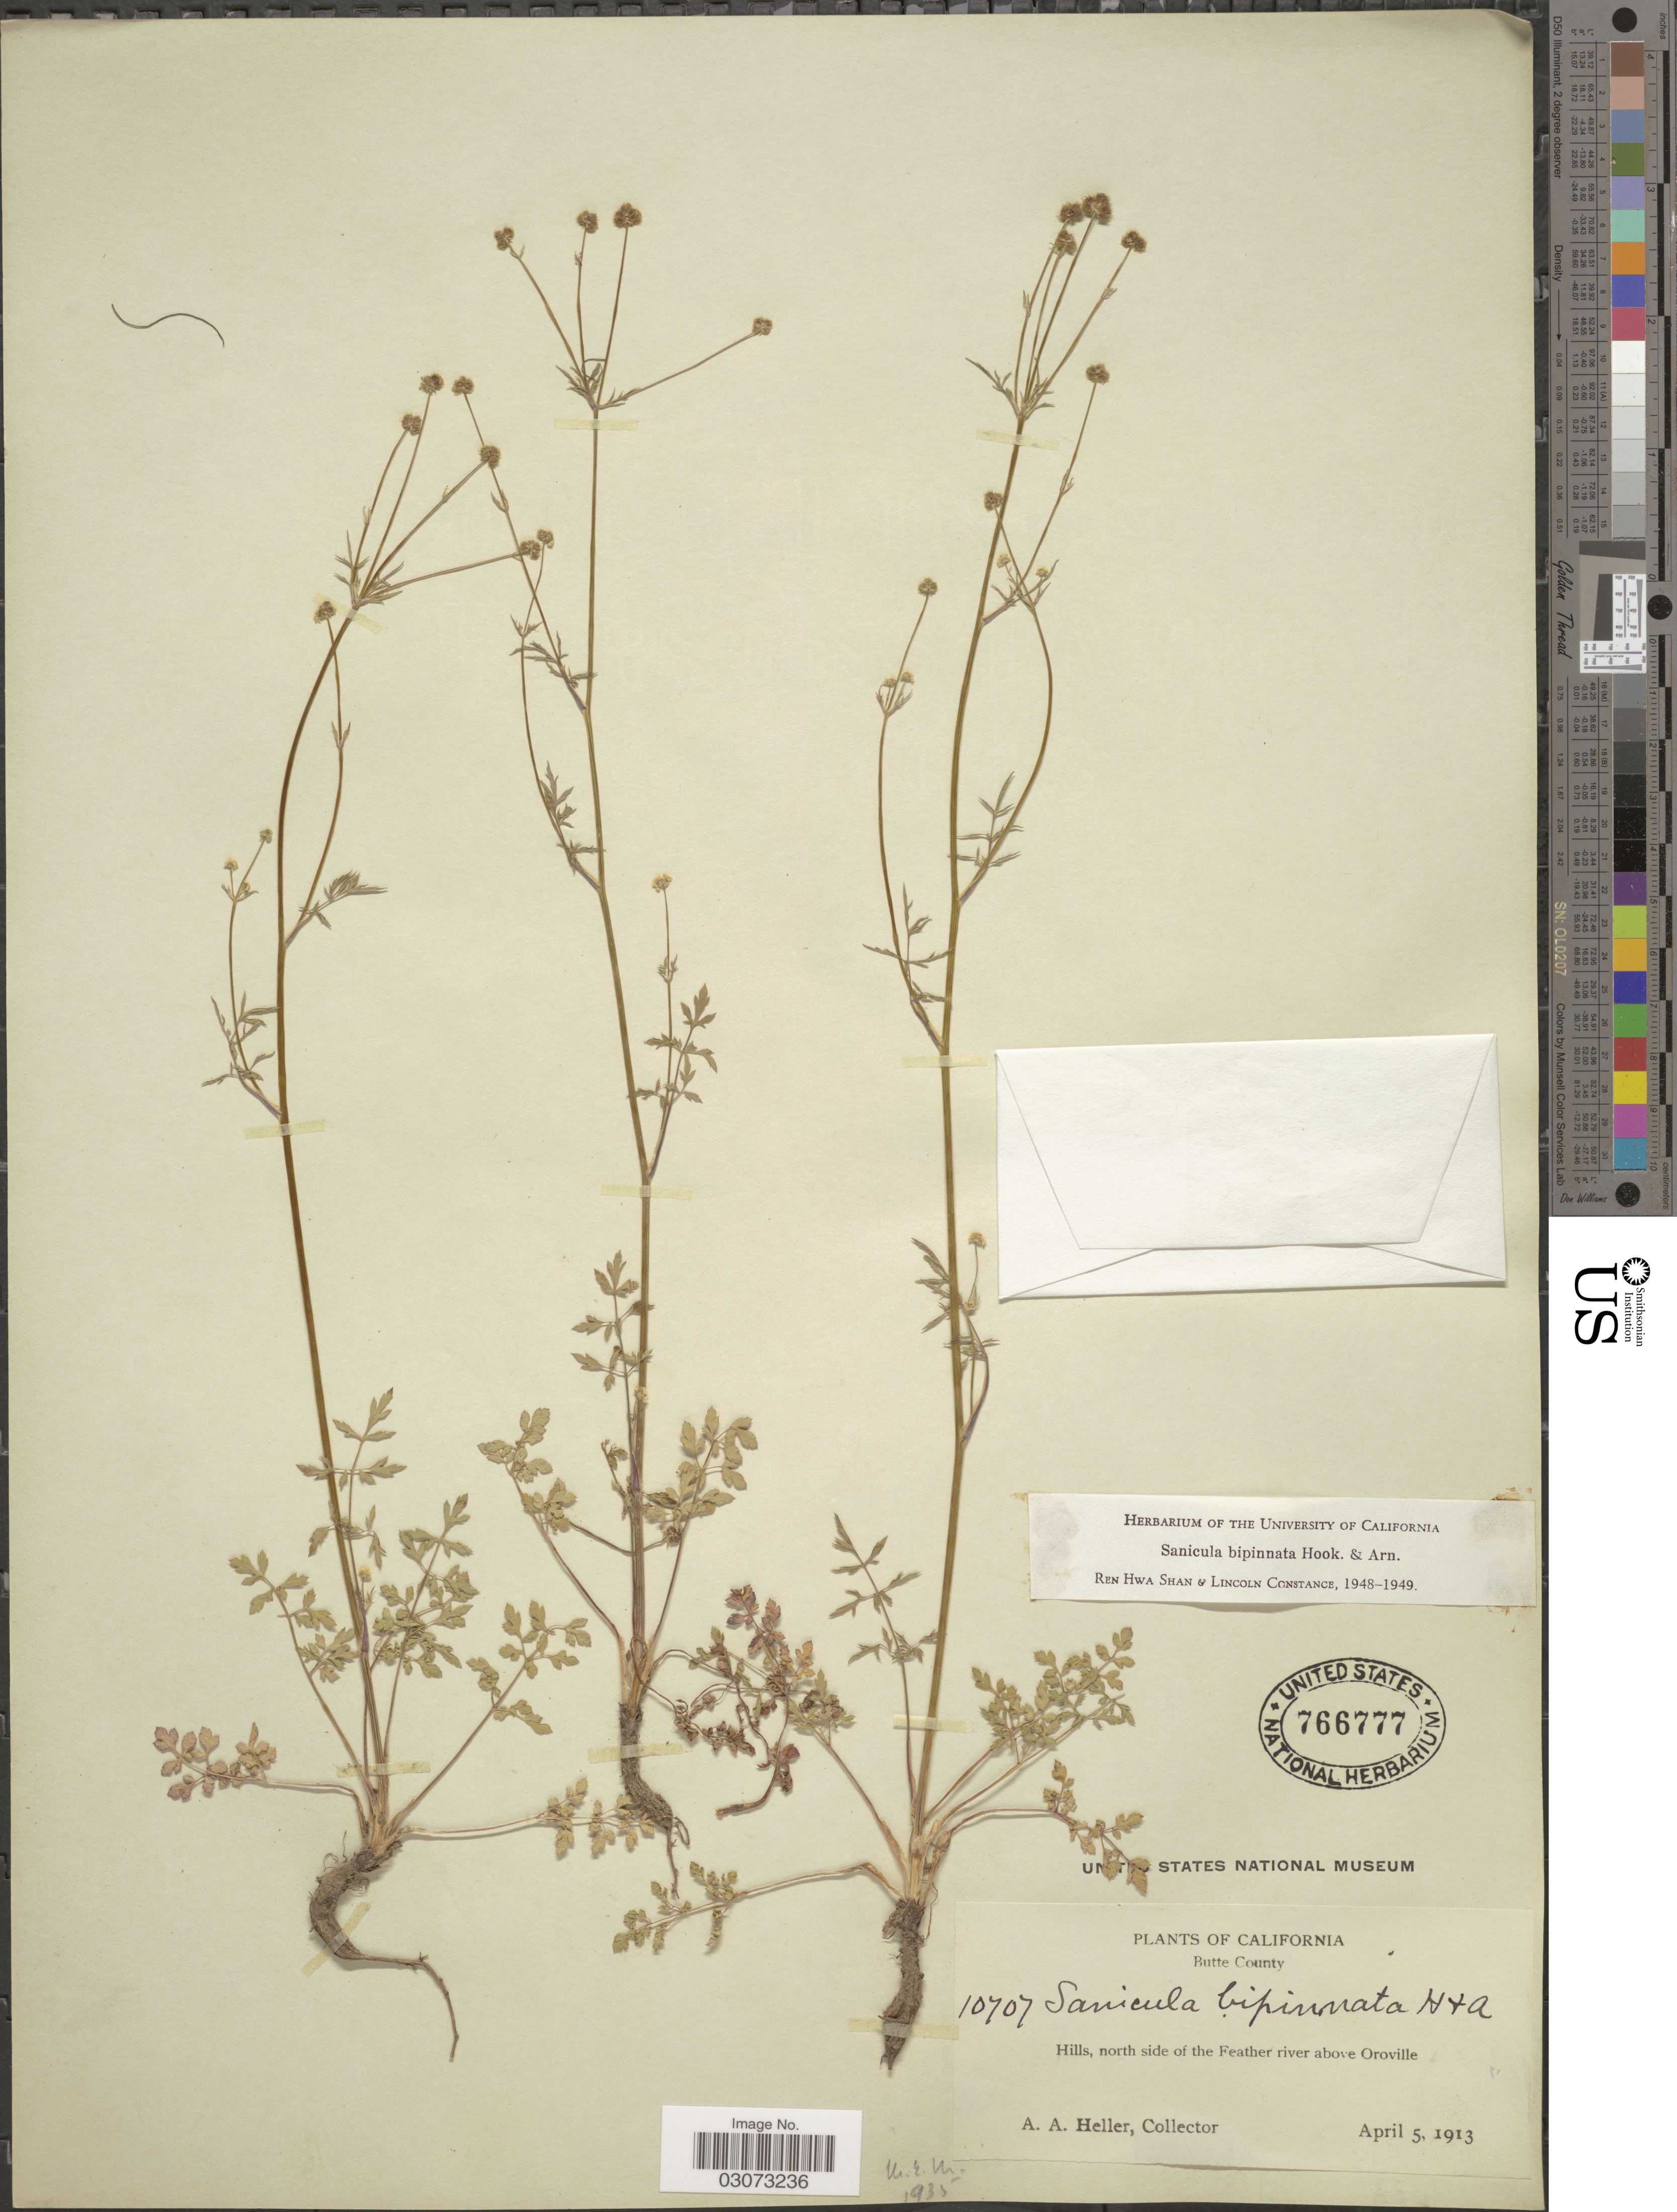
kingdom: Plantae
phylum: Tracheophyta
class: Magnoliopsida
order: Apiales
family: Apiaceae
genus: Sanicula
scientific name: Sanicula bipinnata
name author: Hook. & Arn.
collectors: A. A. Heller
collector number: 10707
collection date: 1913-04-05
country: United States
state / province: California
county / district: Butte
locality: Butte County. Hills, north side of the Feather river above Oroville.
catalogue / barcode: US 766777